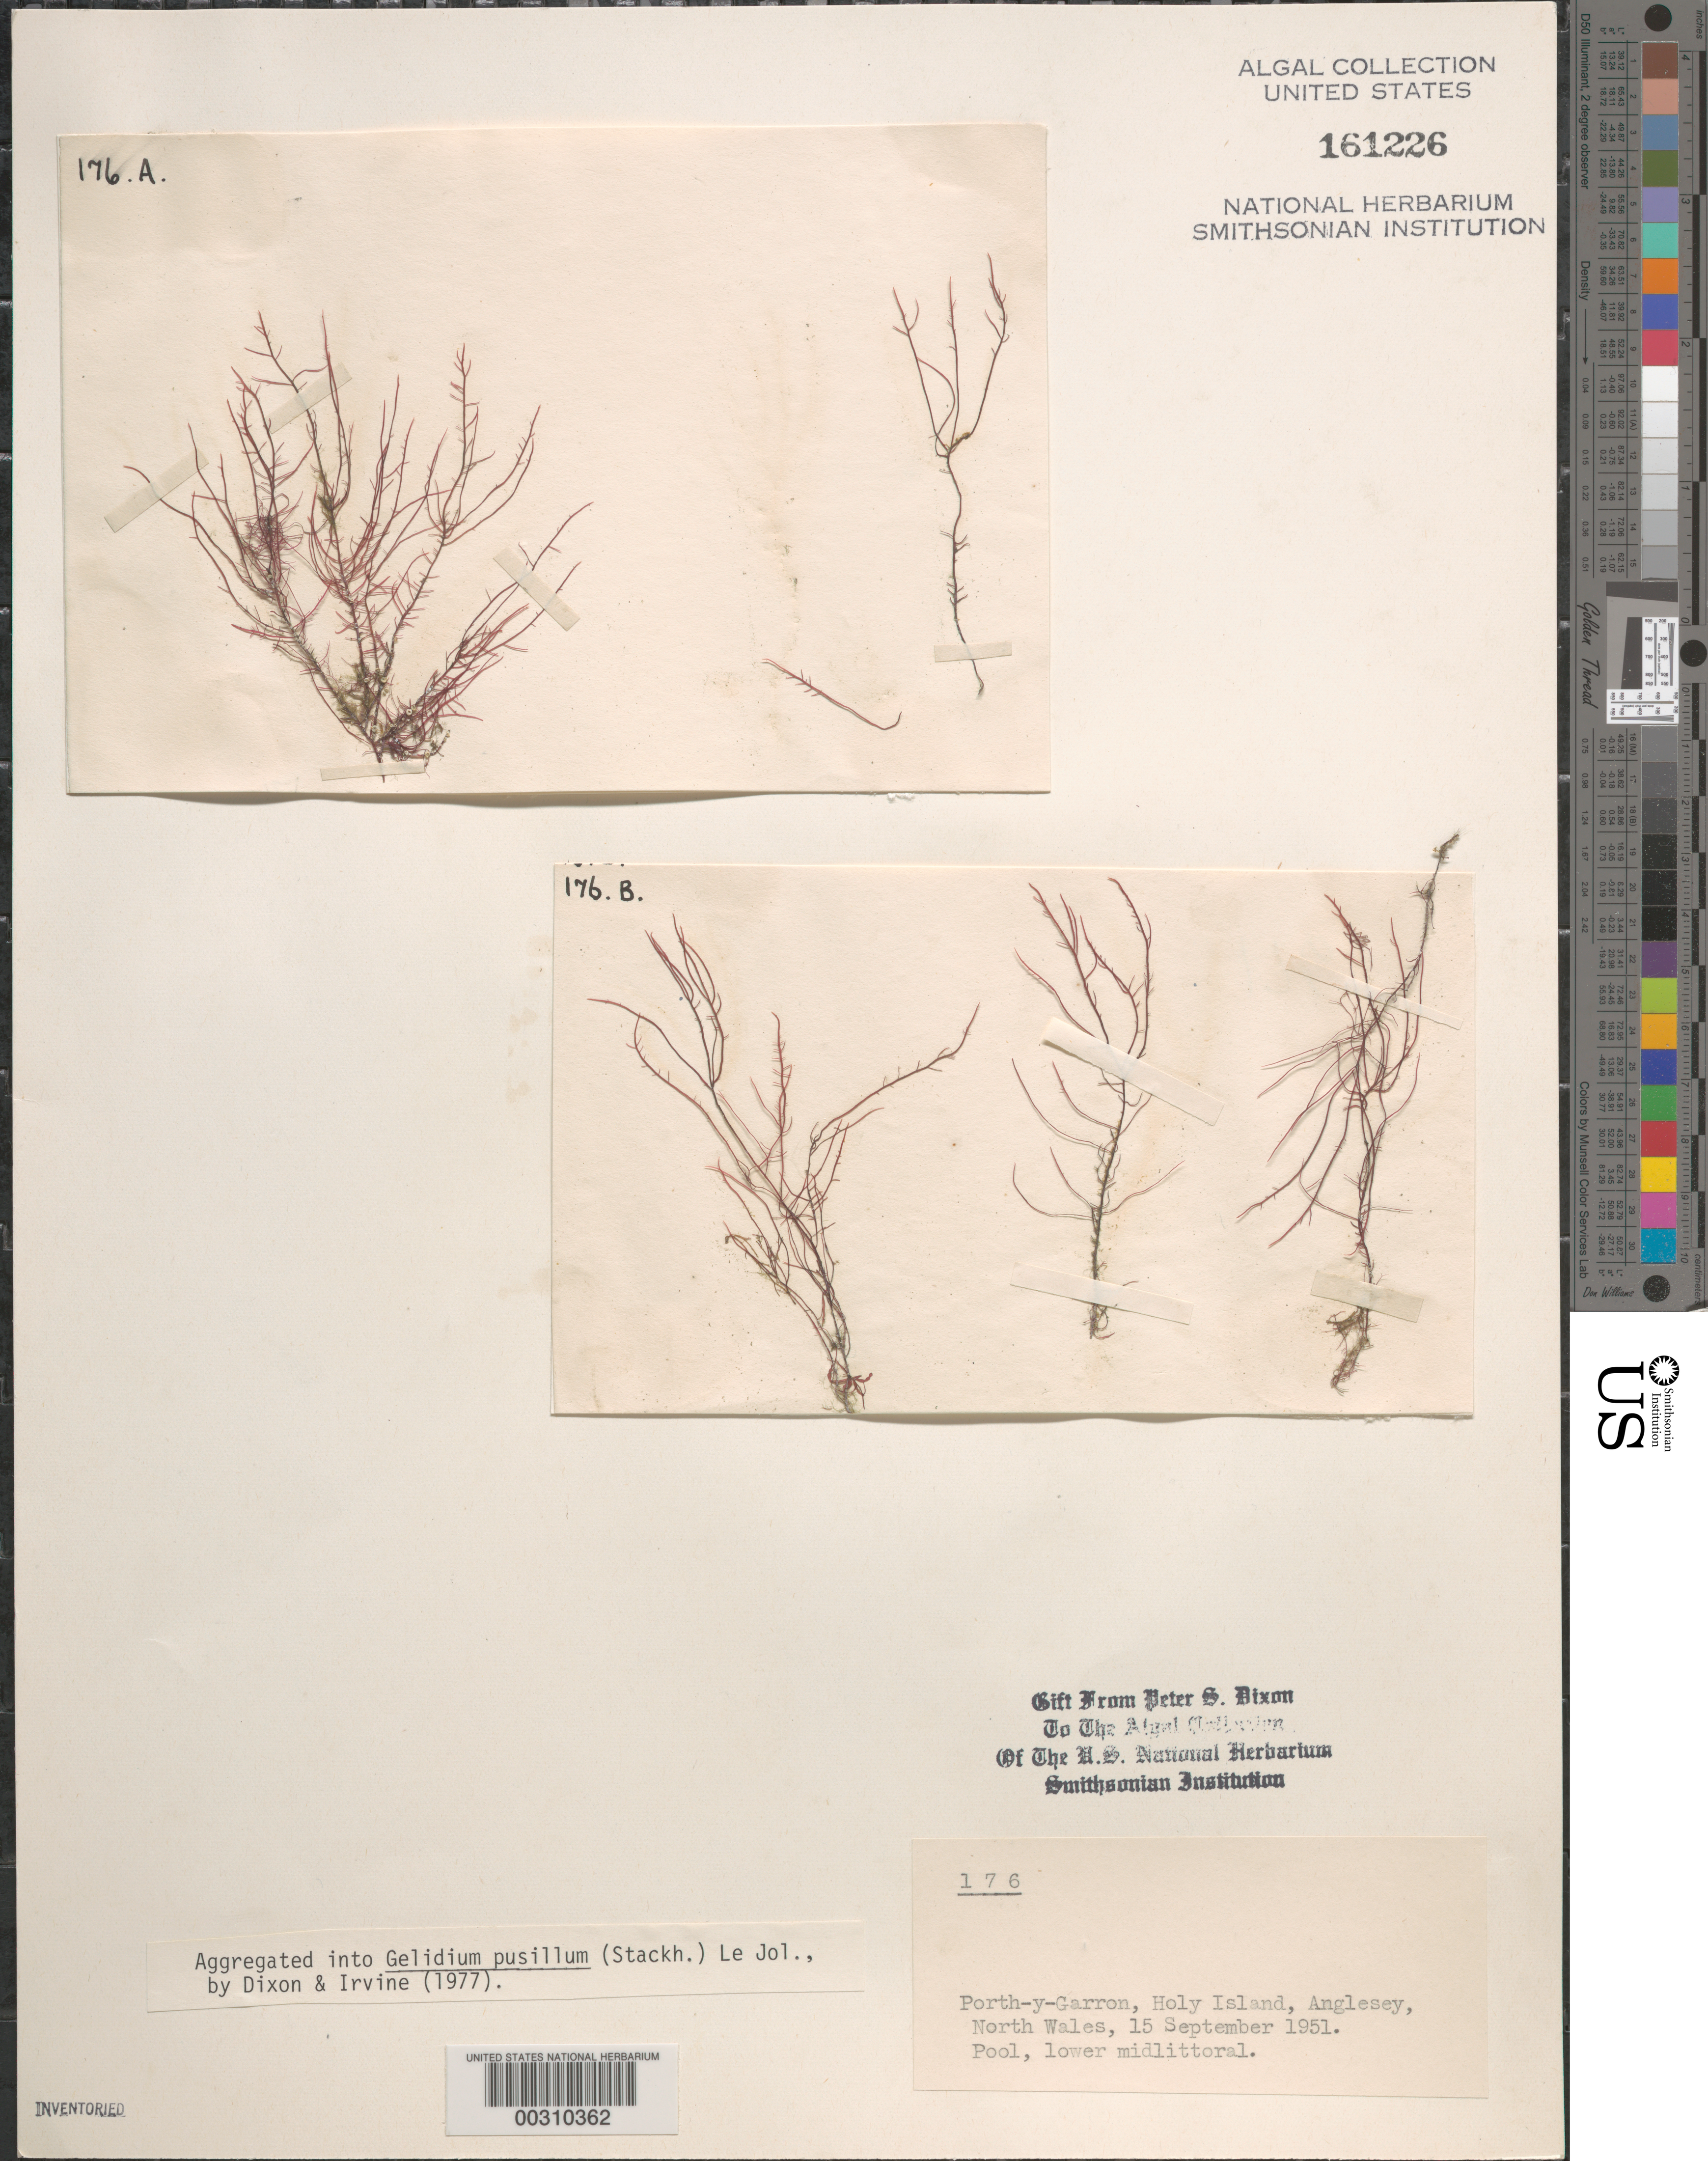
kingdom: Plantae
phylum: Rhodophyta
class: Florideophyceae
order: Gelidiales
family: Gelidiaceae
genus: Gelidium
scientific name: Gelidium pusillum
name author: (Stackh.) Le Jol.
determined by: Dixon, P. S.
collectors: P. S. Dixon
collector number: PSD 176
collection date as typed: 15 Sep 1951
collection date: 1951-09-15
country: United Kingdom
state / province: Wales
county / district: Gwynedd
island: Anglesey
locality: Porth-y-Garron, Holy Island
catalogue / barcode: US 161226